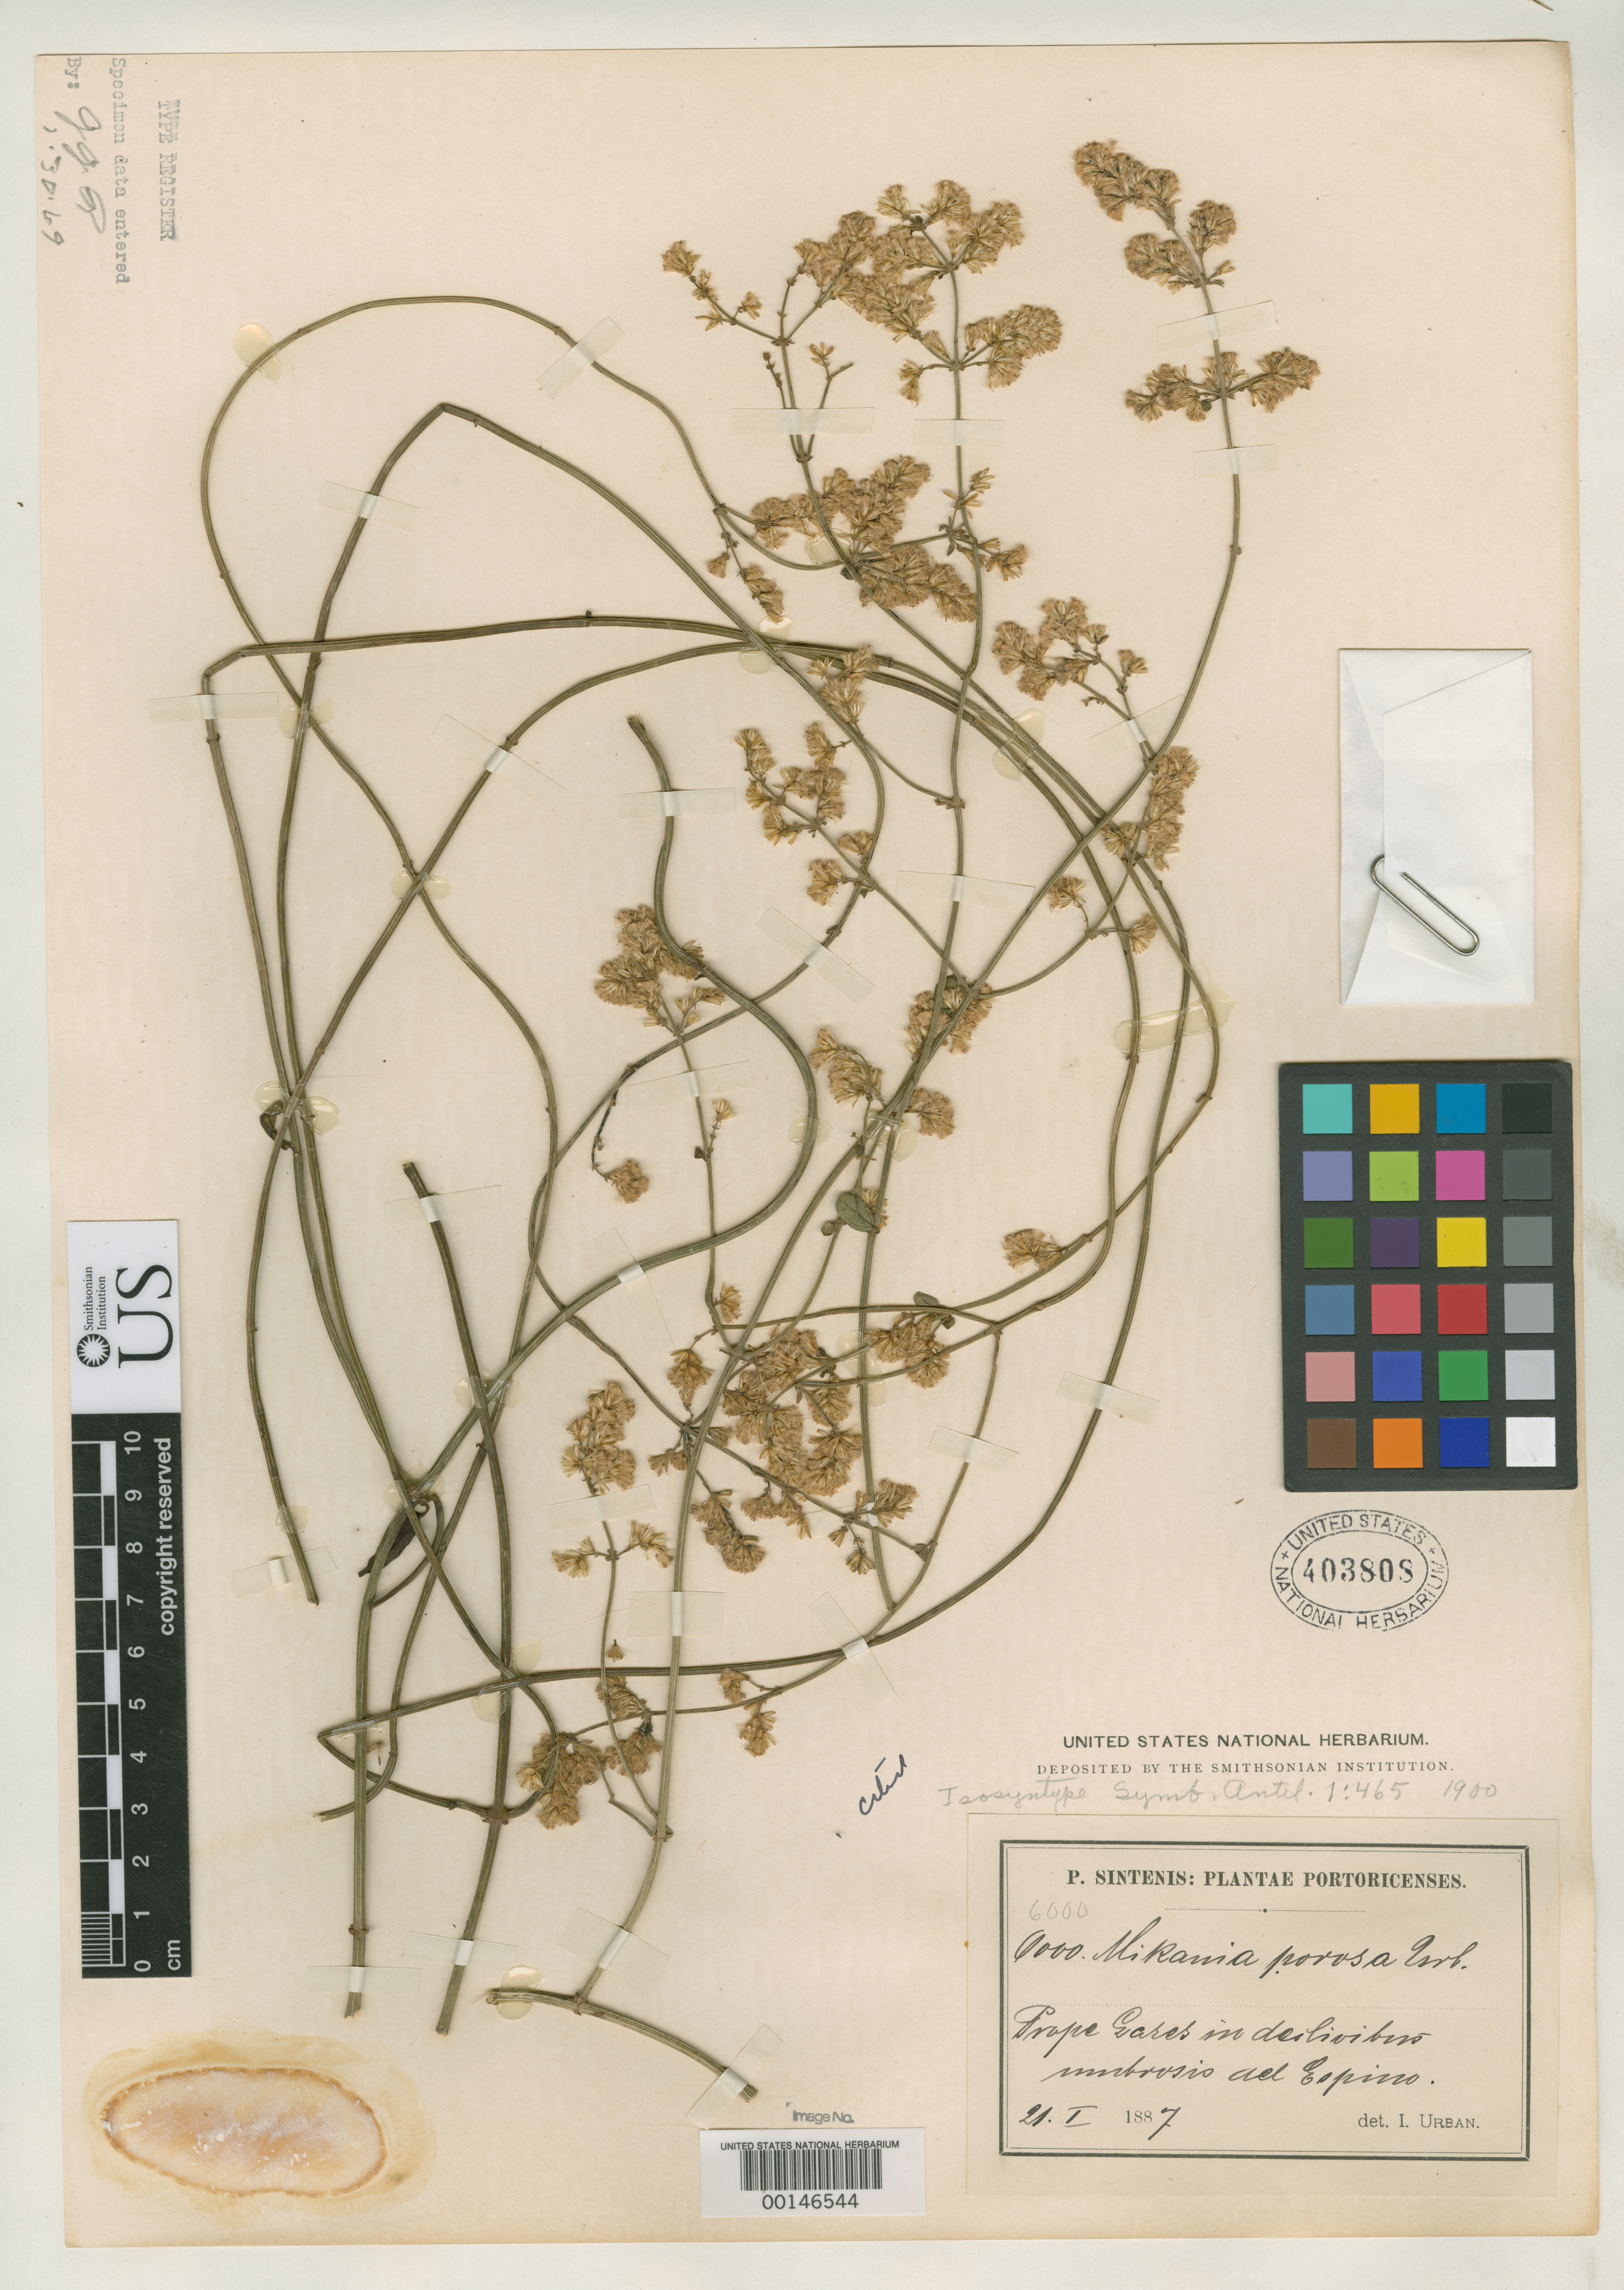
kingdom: Plantae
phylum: Tracheophyta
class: Magnoliopsida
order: Asterales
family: Asteraceae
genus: Mikania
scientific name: Mikania porosa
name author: Urb.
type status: Syntype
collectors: P. Sintenis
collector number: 6000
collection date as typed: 21 Jan 1887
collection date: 1887-01-21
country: Puerto Rico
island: Greater Antilles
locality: Gares.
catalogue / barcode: US 403808